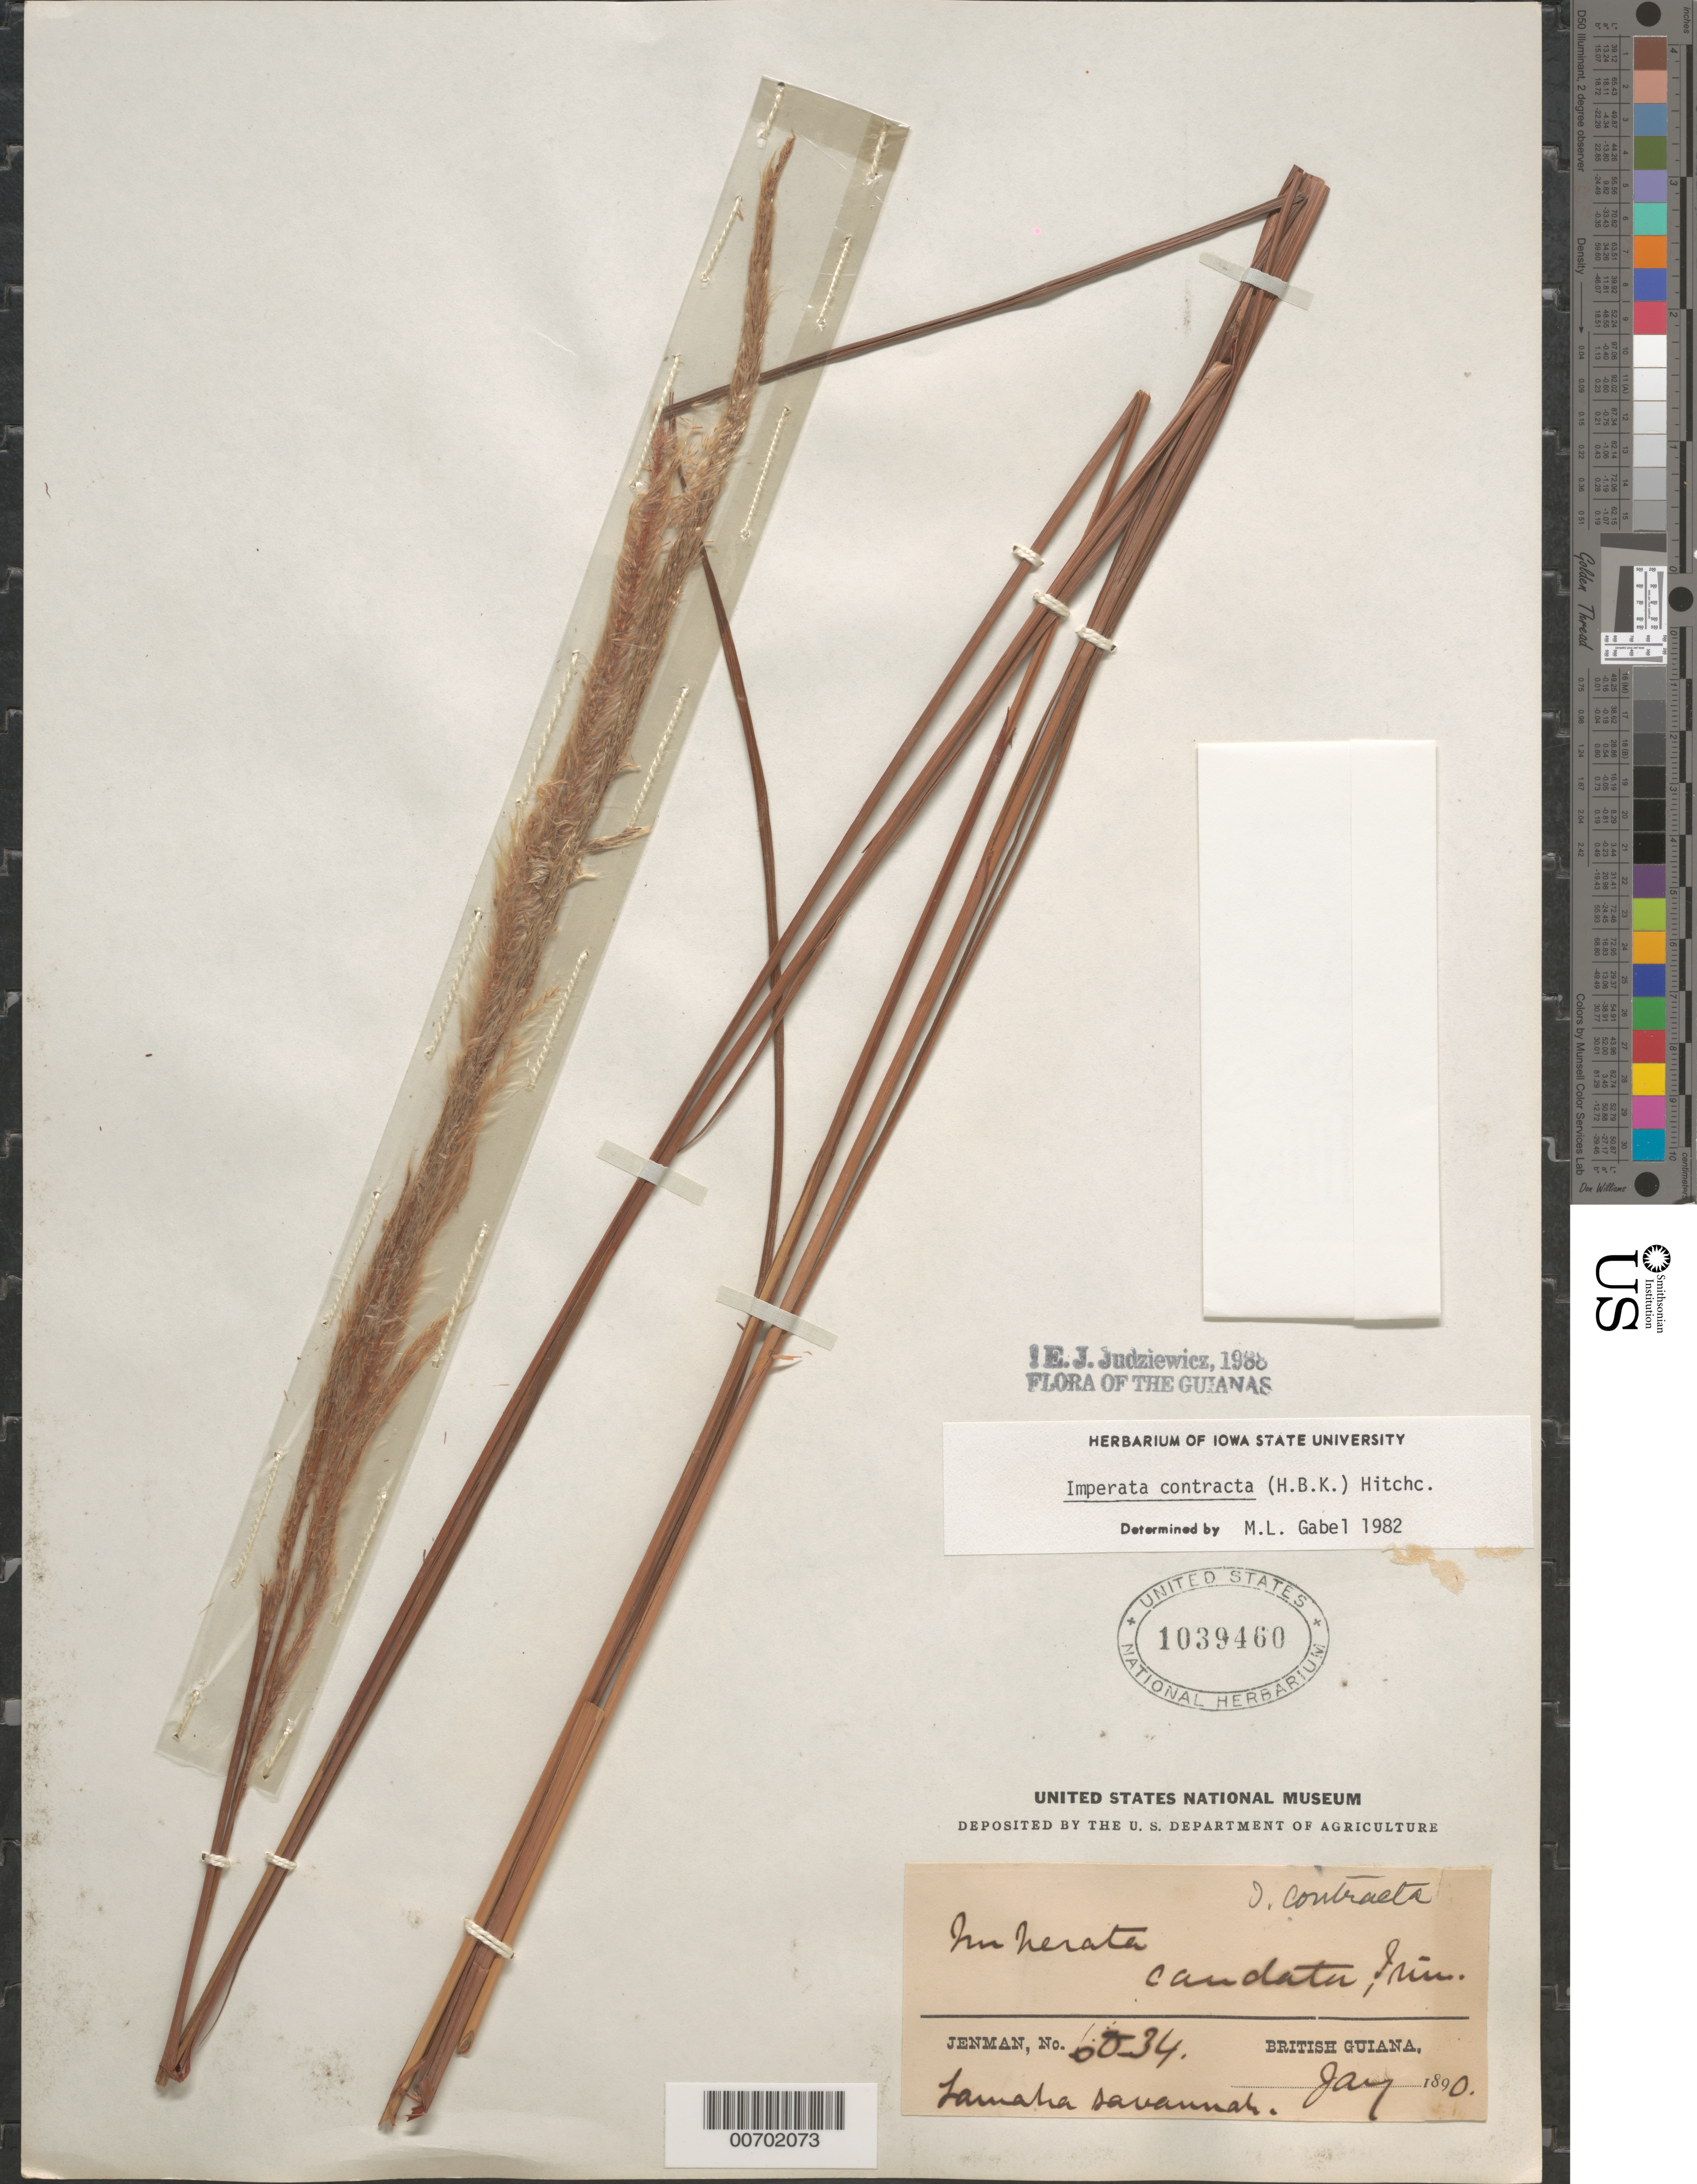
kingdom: Plantae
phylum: Tracheophyta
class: Liliopsida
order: Poales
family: Poaceae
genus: Imperata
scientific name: Imperata contracta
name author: (Kunth) Hitchc.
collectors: -. Jenman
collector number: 6034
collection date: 1890-01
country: Guyana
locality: British Guiana. Lamaha savannah.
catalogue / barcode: US 1039460